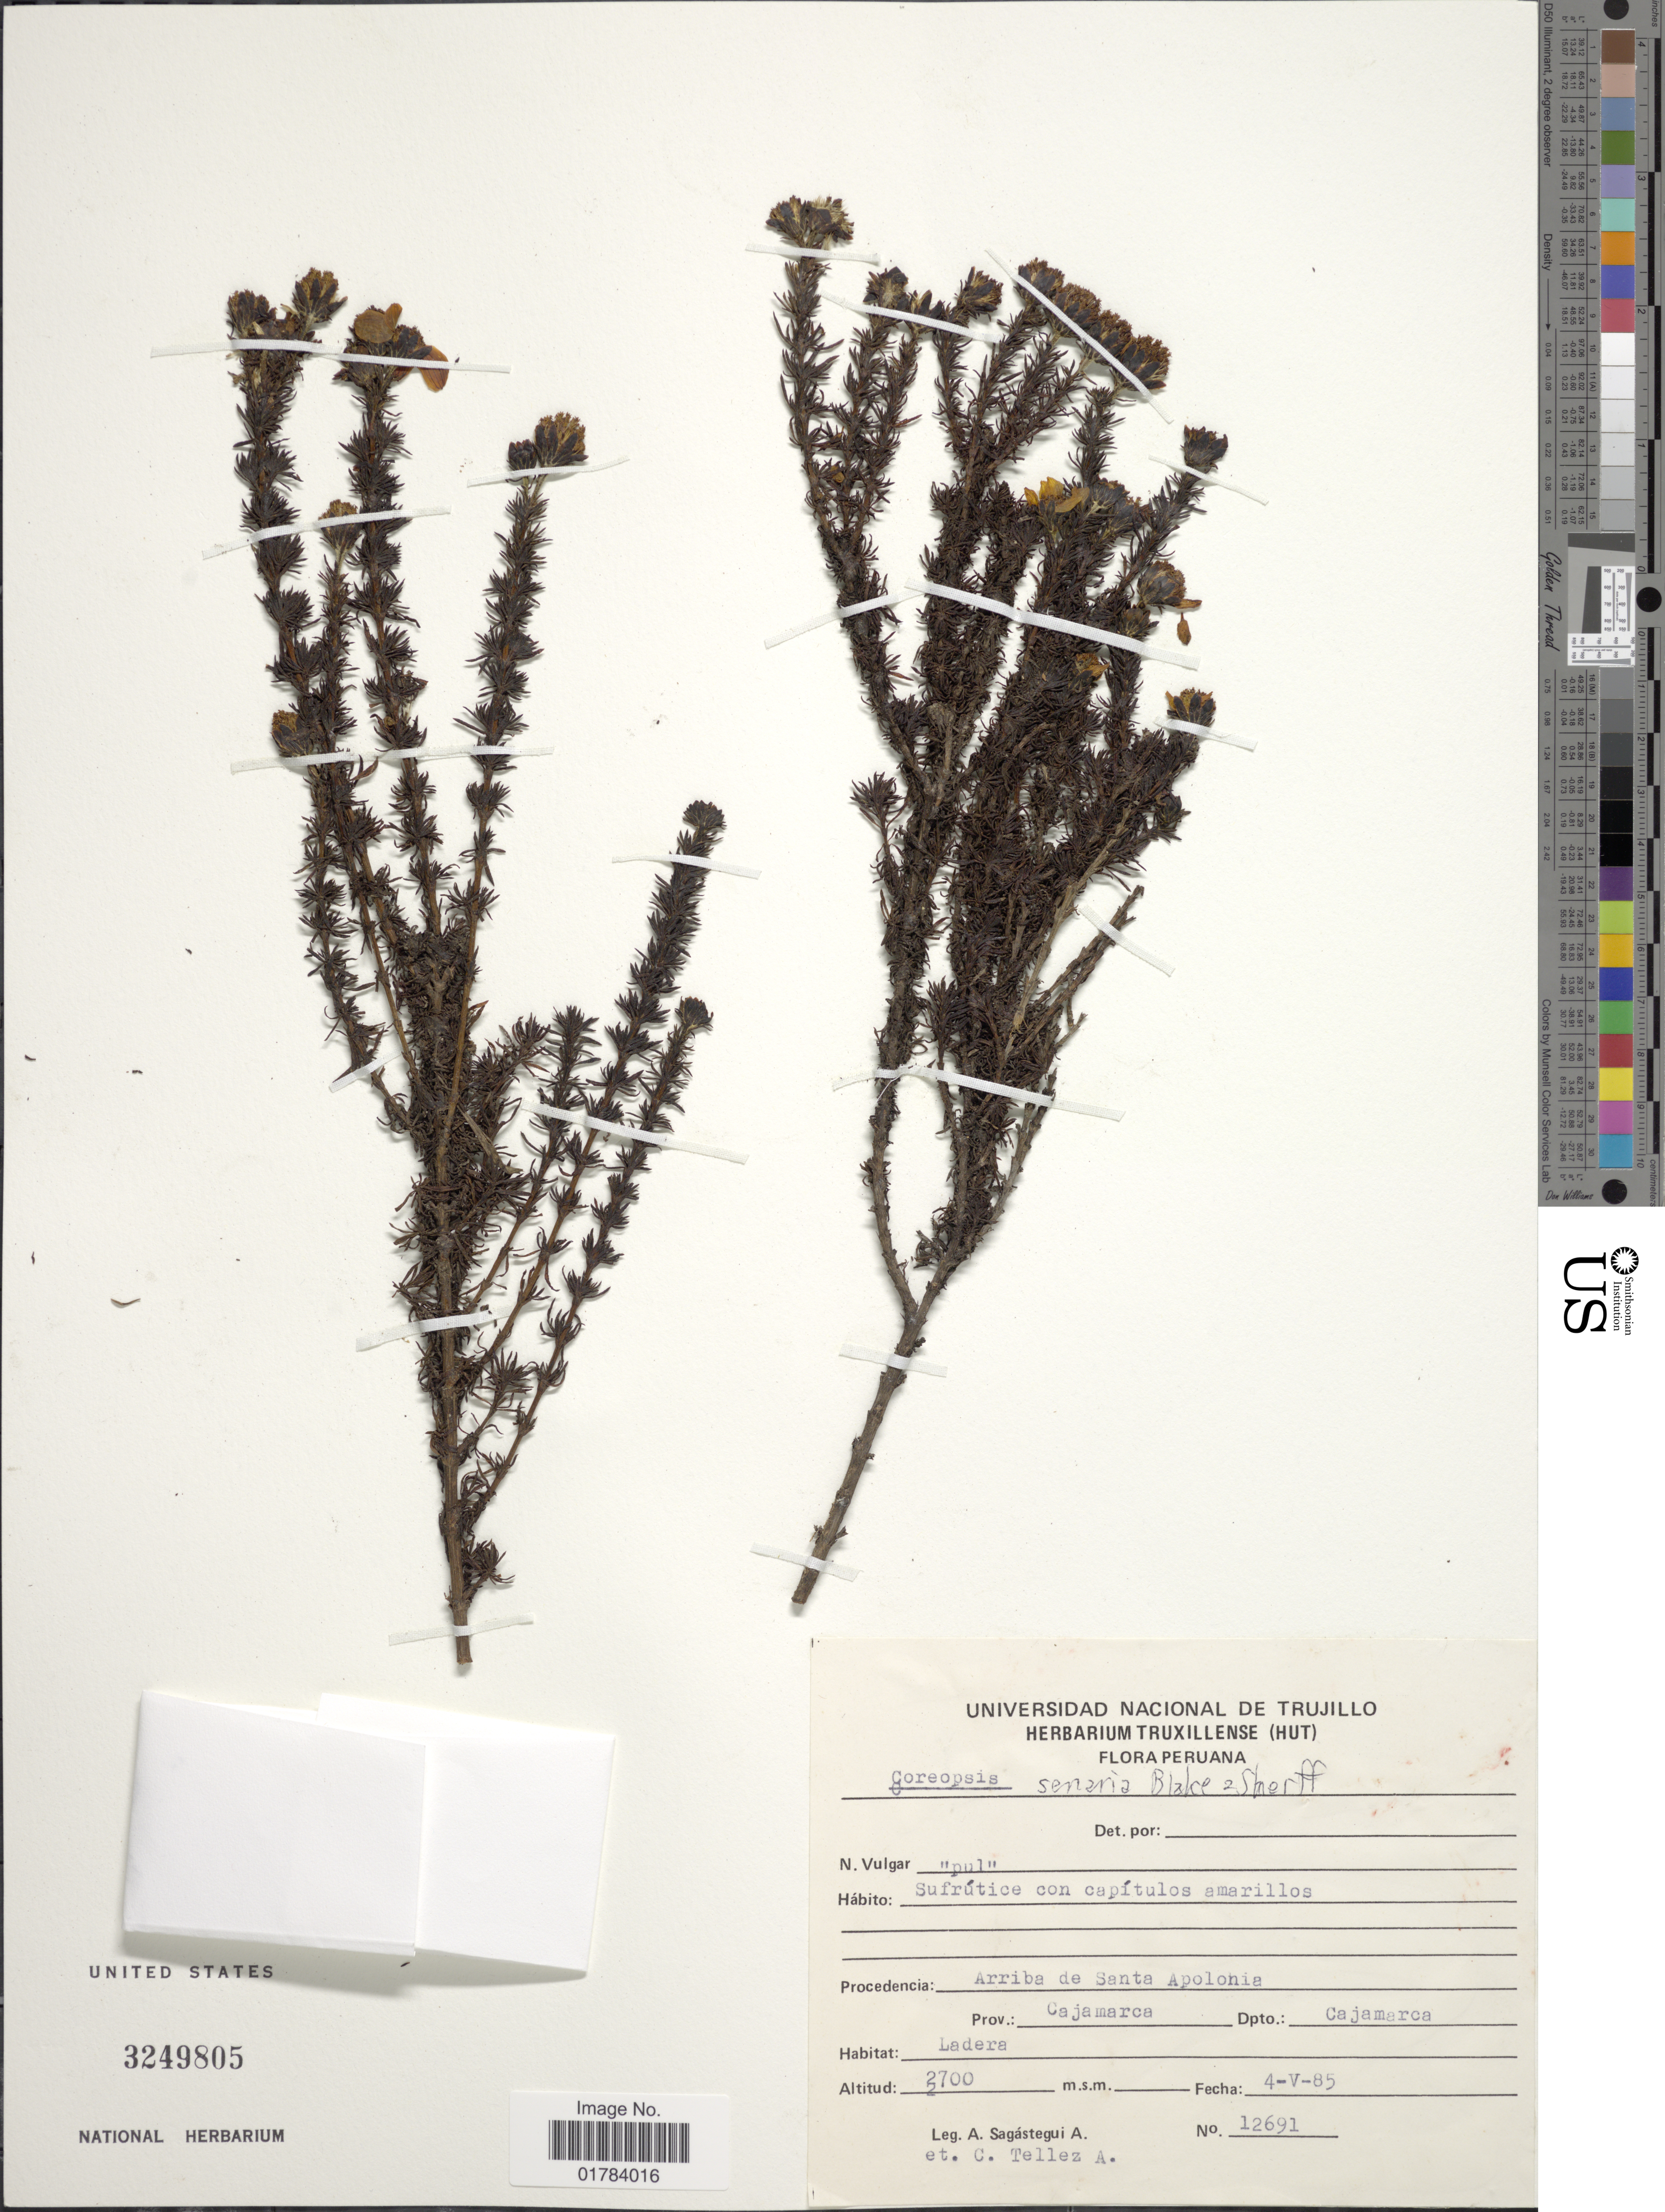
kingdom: Plantae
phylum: Tracheophyta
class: Magnoliopsida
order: Asterales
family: Asteraceae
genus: Coreopsis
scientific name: Coreopsis senaria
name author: S.F. Blake & Sherff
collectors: A. Sagástegui A. & C. Tellez-A.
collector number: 12691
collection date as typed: Transcribed d/m/y: 4/5/85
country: Peru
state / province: Cajamarca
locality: Procedencia: Arriba de Santa Apolonia , Prov.: Cajamarca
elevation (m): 2700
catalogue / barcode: US 3249805